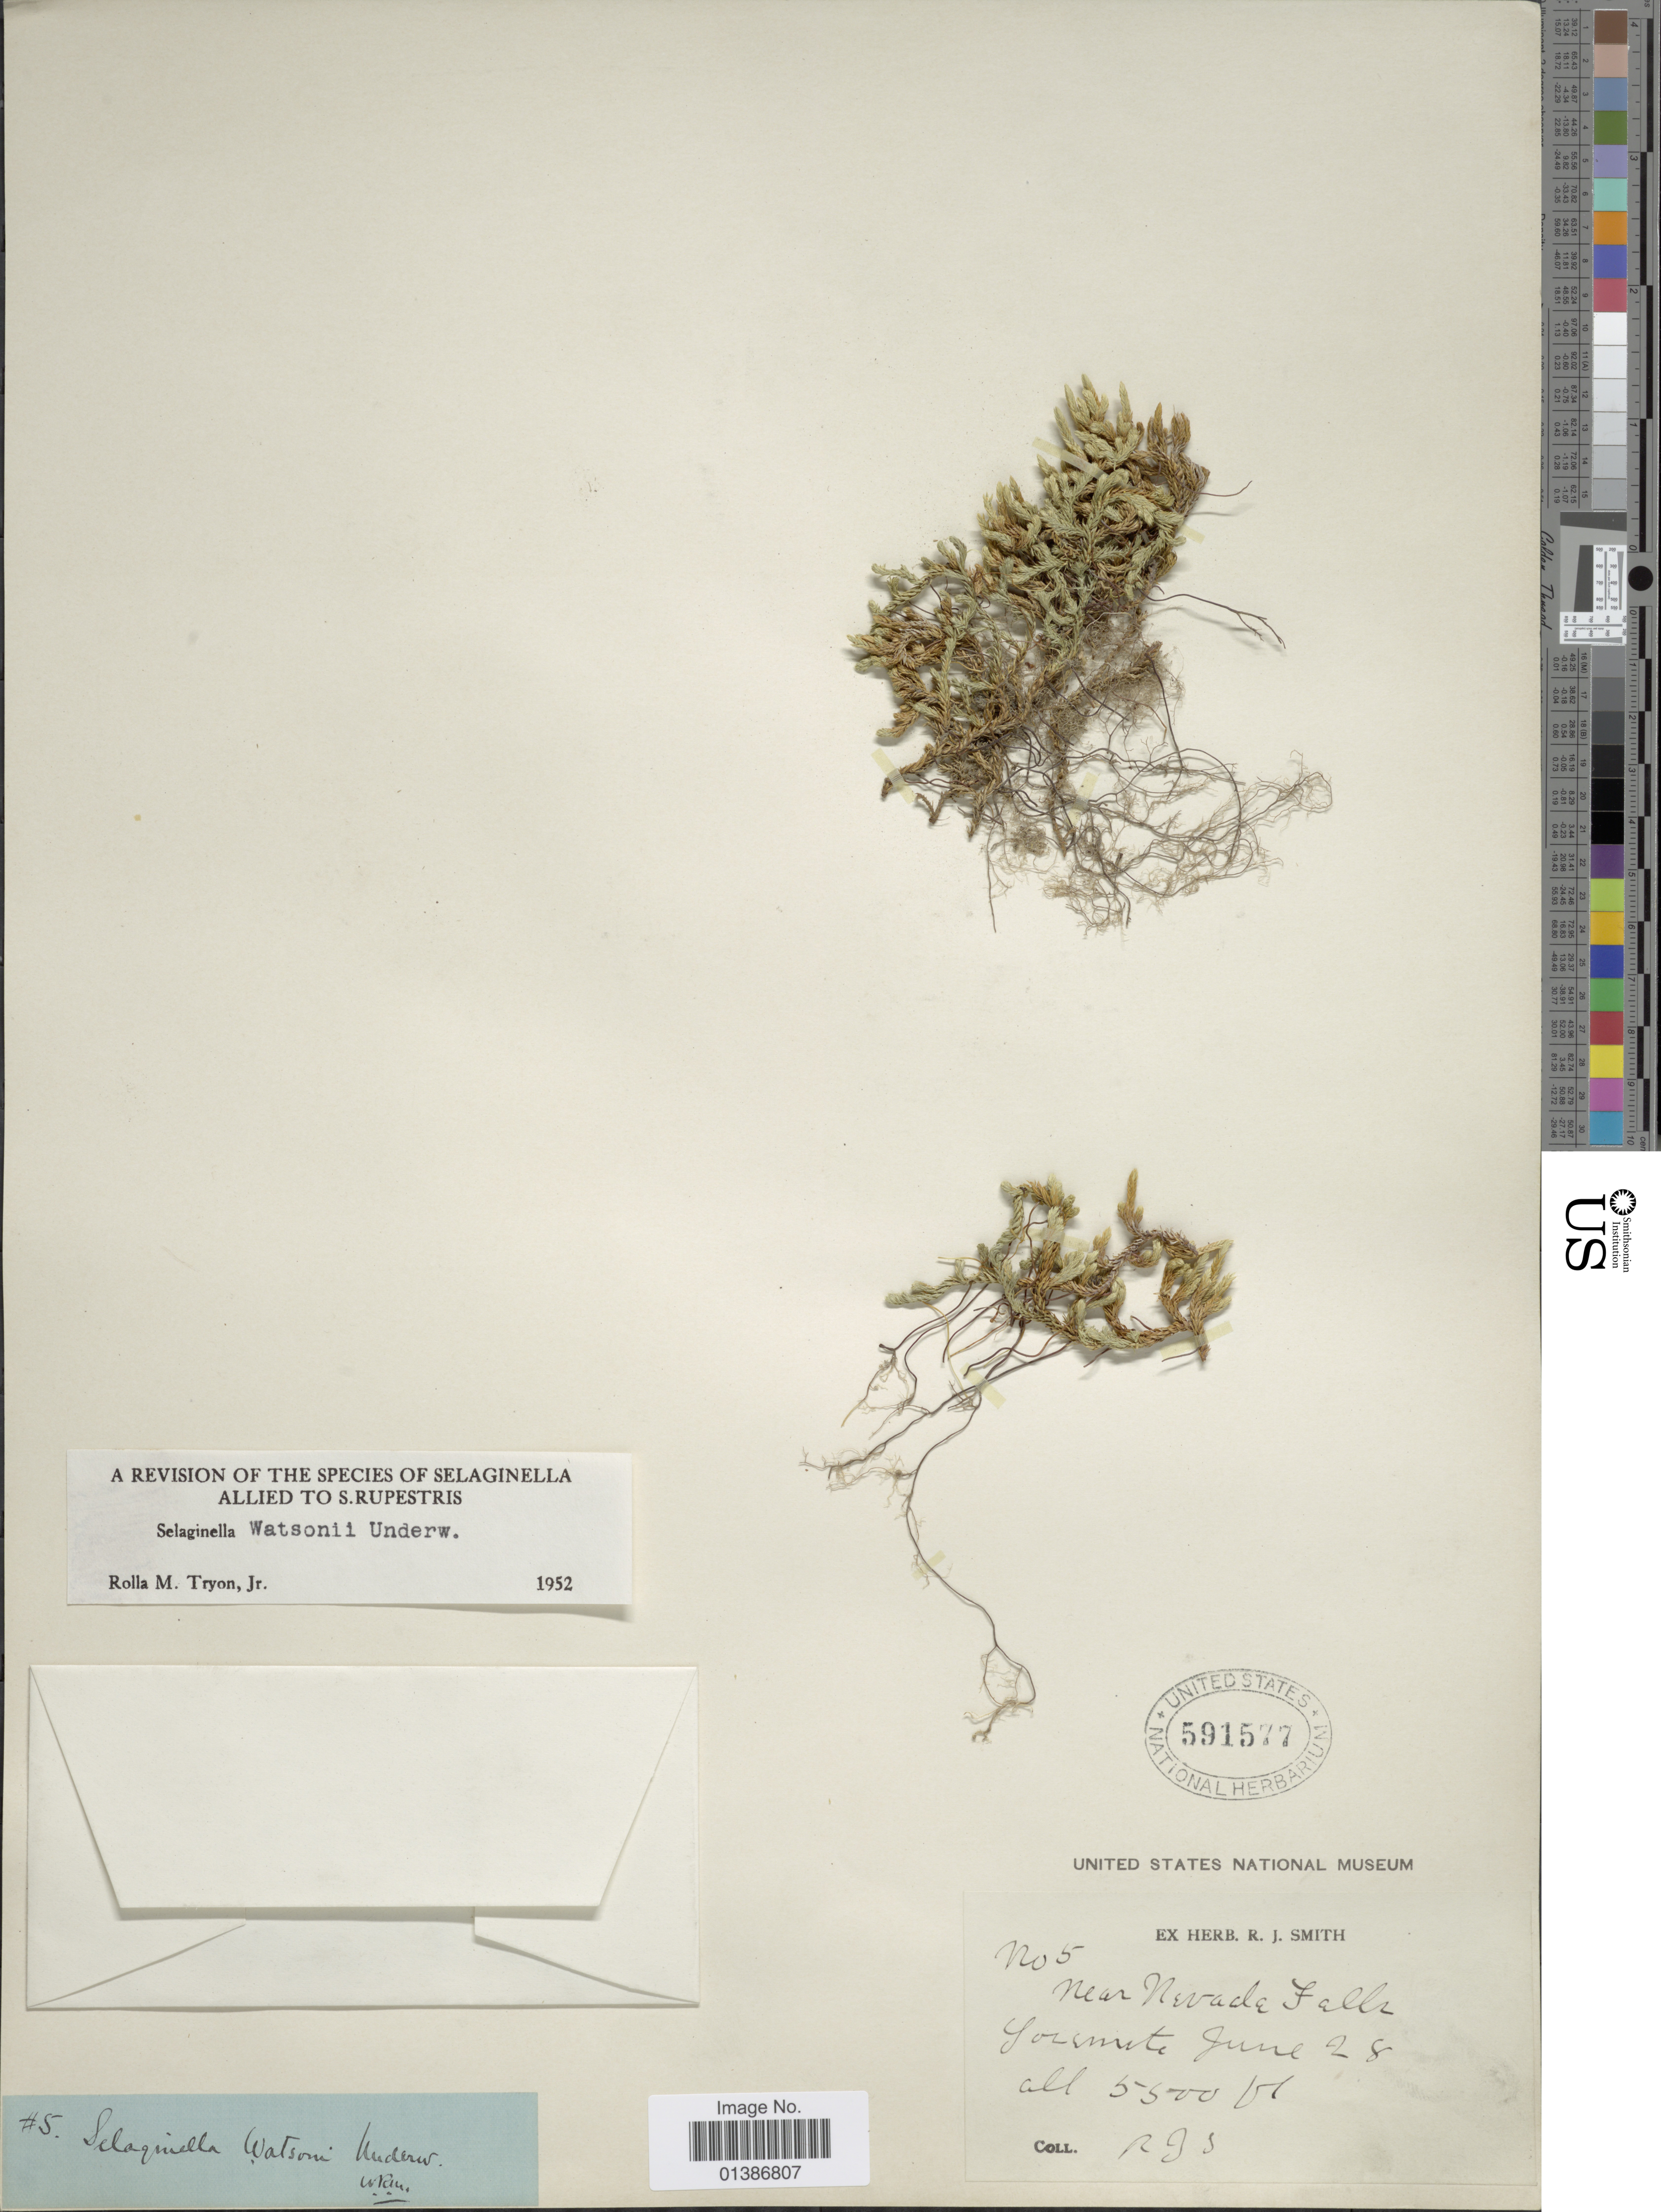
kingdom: Plantae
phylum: Tracheophyta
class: Lycopodiopsida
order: Selaginellales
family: Selaginellaceae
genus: Selaginella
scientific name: Selaginella watsonii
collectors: R. J. Smith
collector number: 5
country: United States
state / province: California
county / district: Mariposa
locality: Near Nevade Falls, Yosemite.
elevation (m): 1676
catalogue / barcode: US 591577